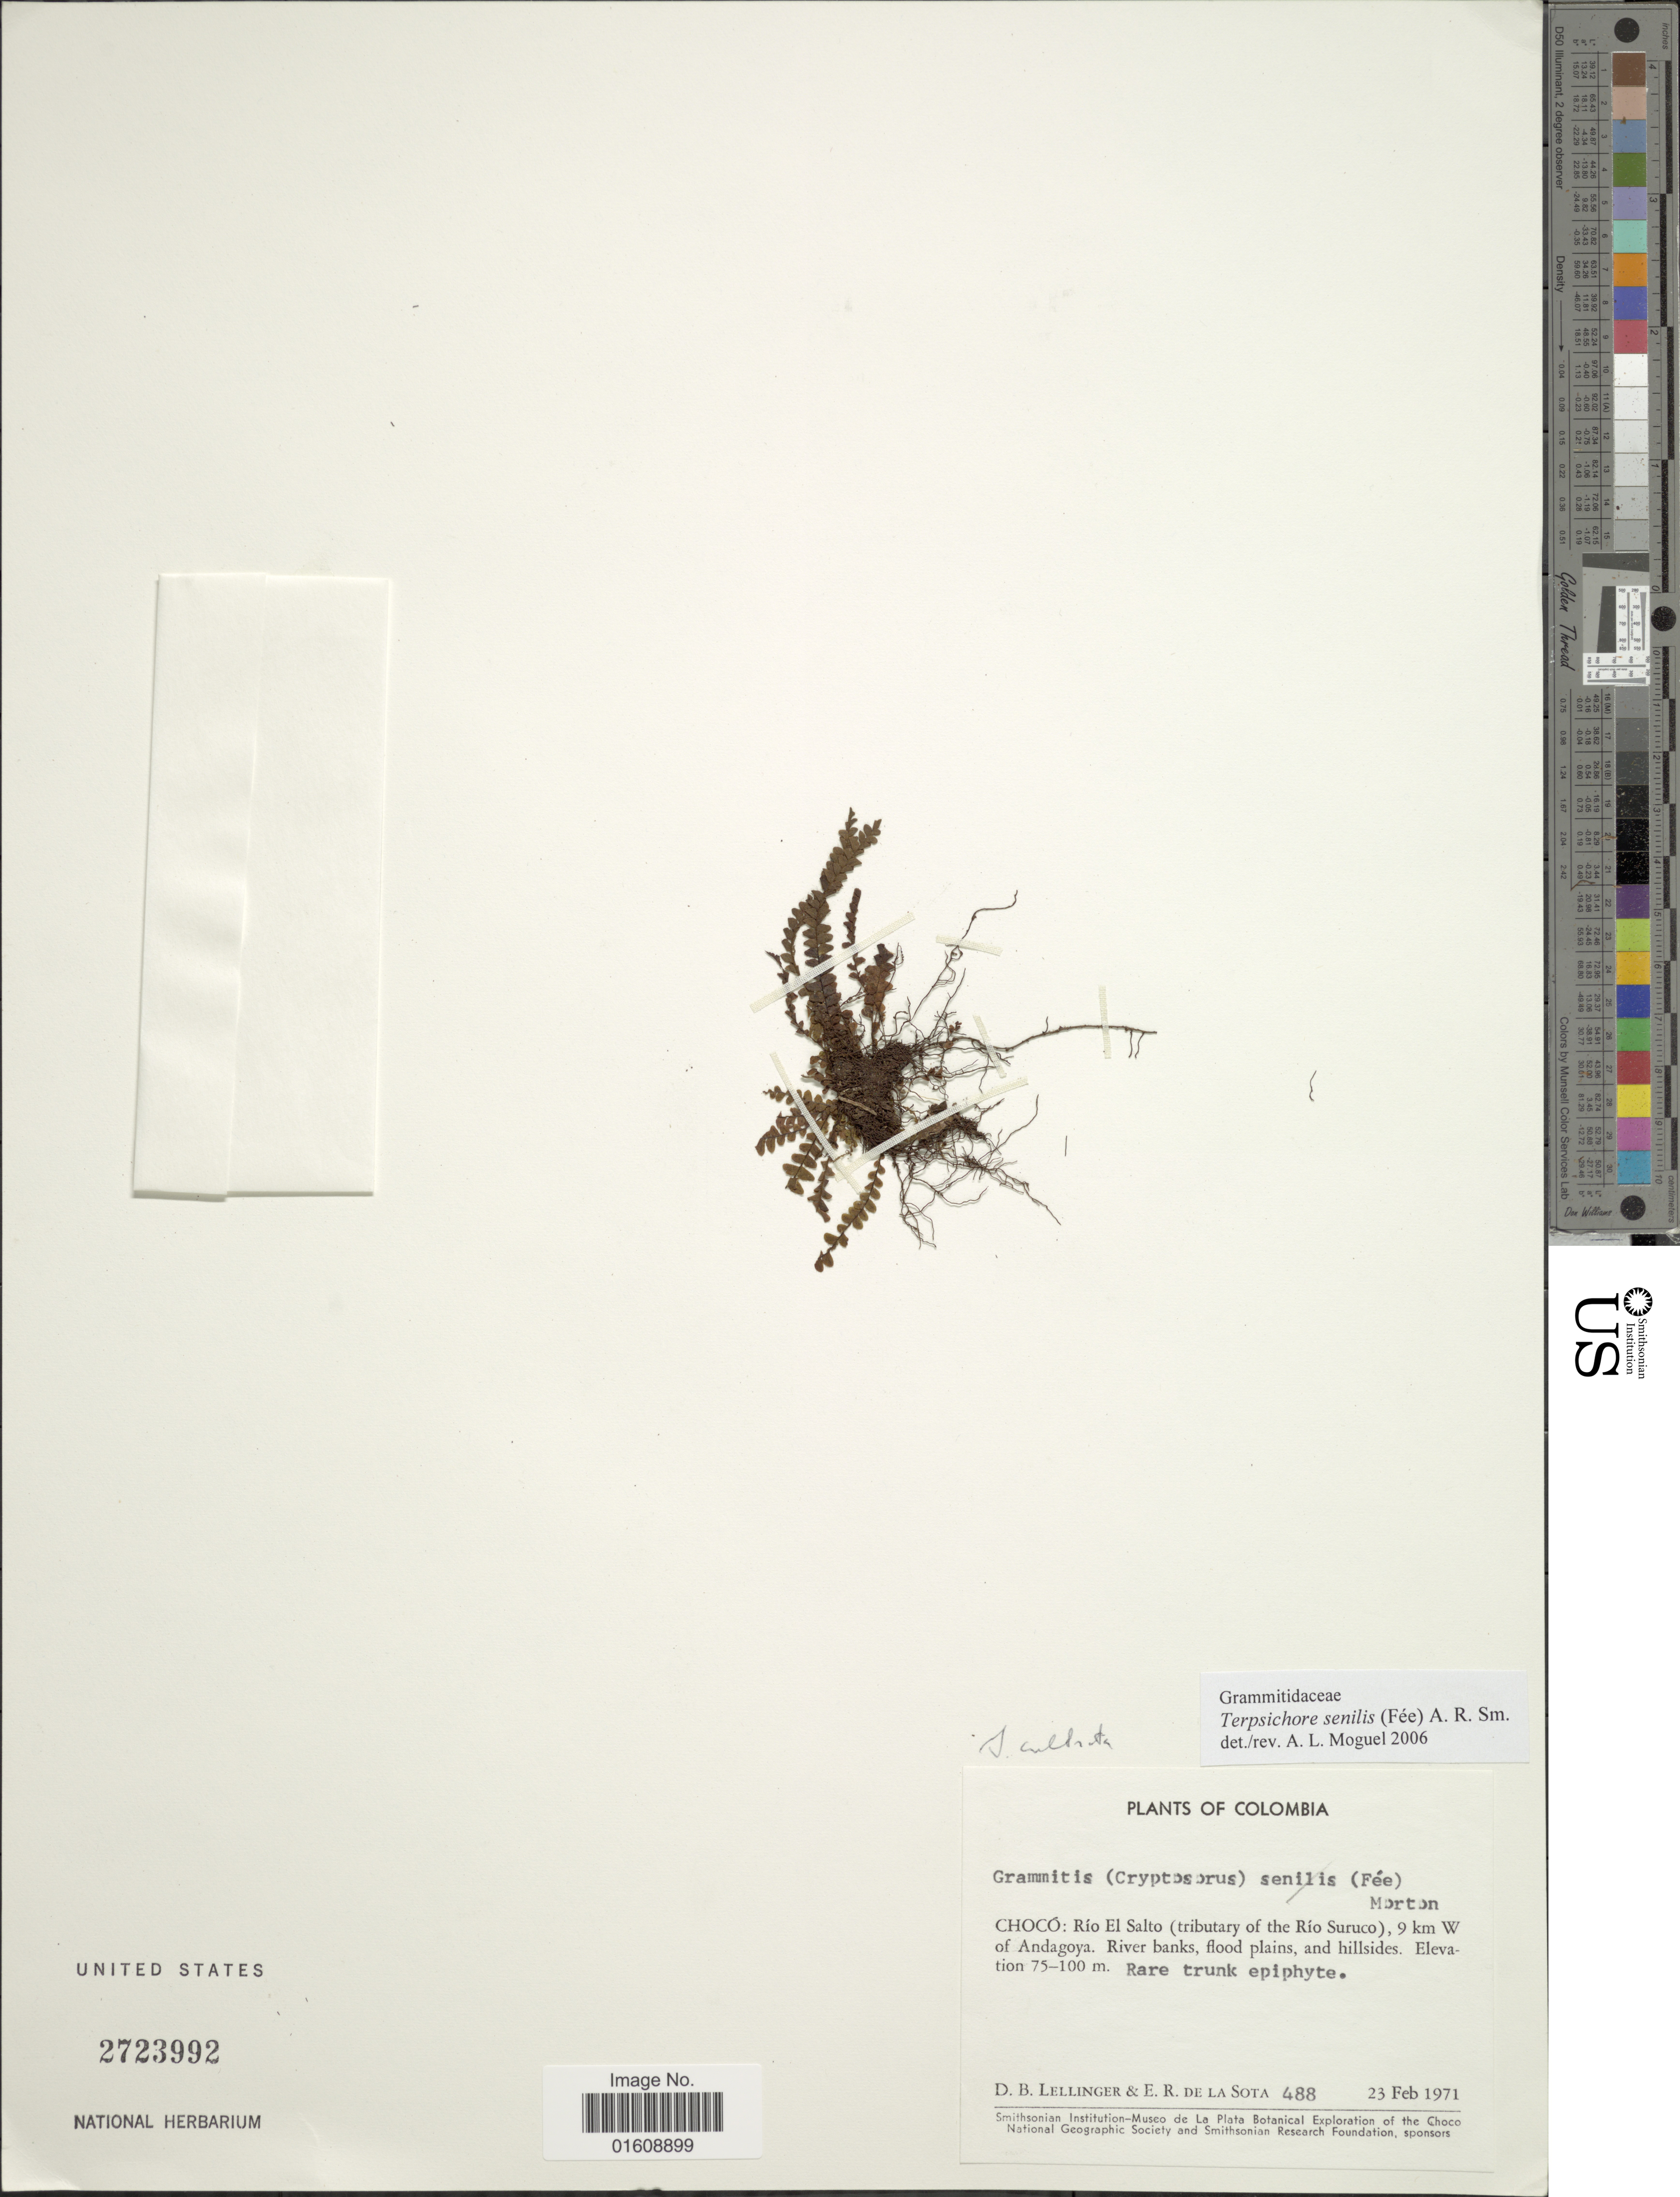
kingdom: Plantae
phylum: Tracheophyta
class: Polypodiopsida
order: Polypodiales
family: Polypodiaceae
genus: Alansmia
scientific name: Alansmia senilis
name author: (Fée) Moguel & M. Kessler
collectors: D. B. Lellinger & E. R. de la Sota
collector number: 448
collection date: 1971-02-23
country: Colombia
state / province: Chocó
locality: Colombia, Chocó: Río El Salto (tributary of the Río Suruci), 9 km W of Andagoya.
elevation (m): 75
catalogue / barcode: US 2723992